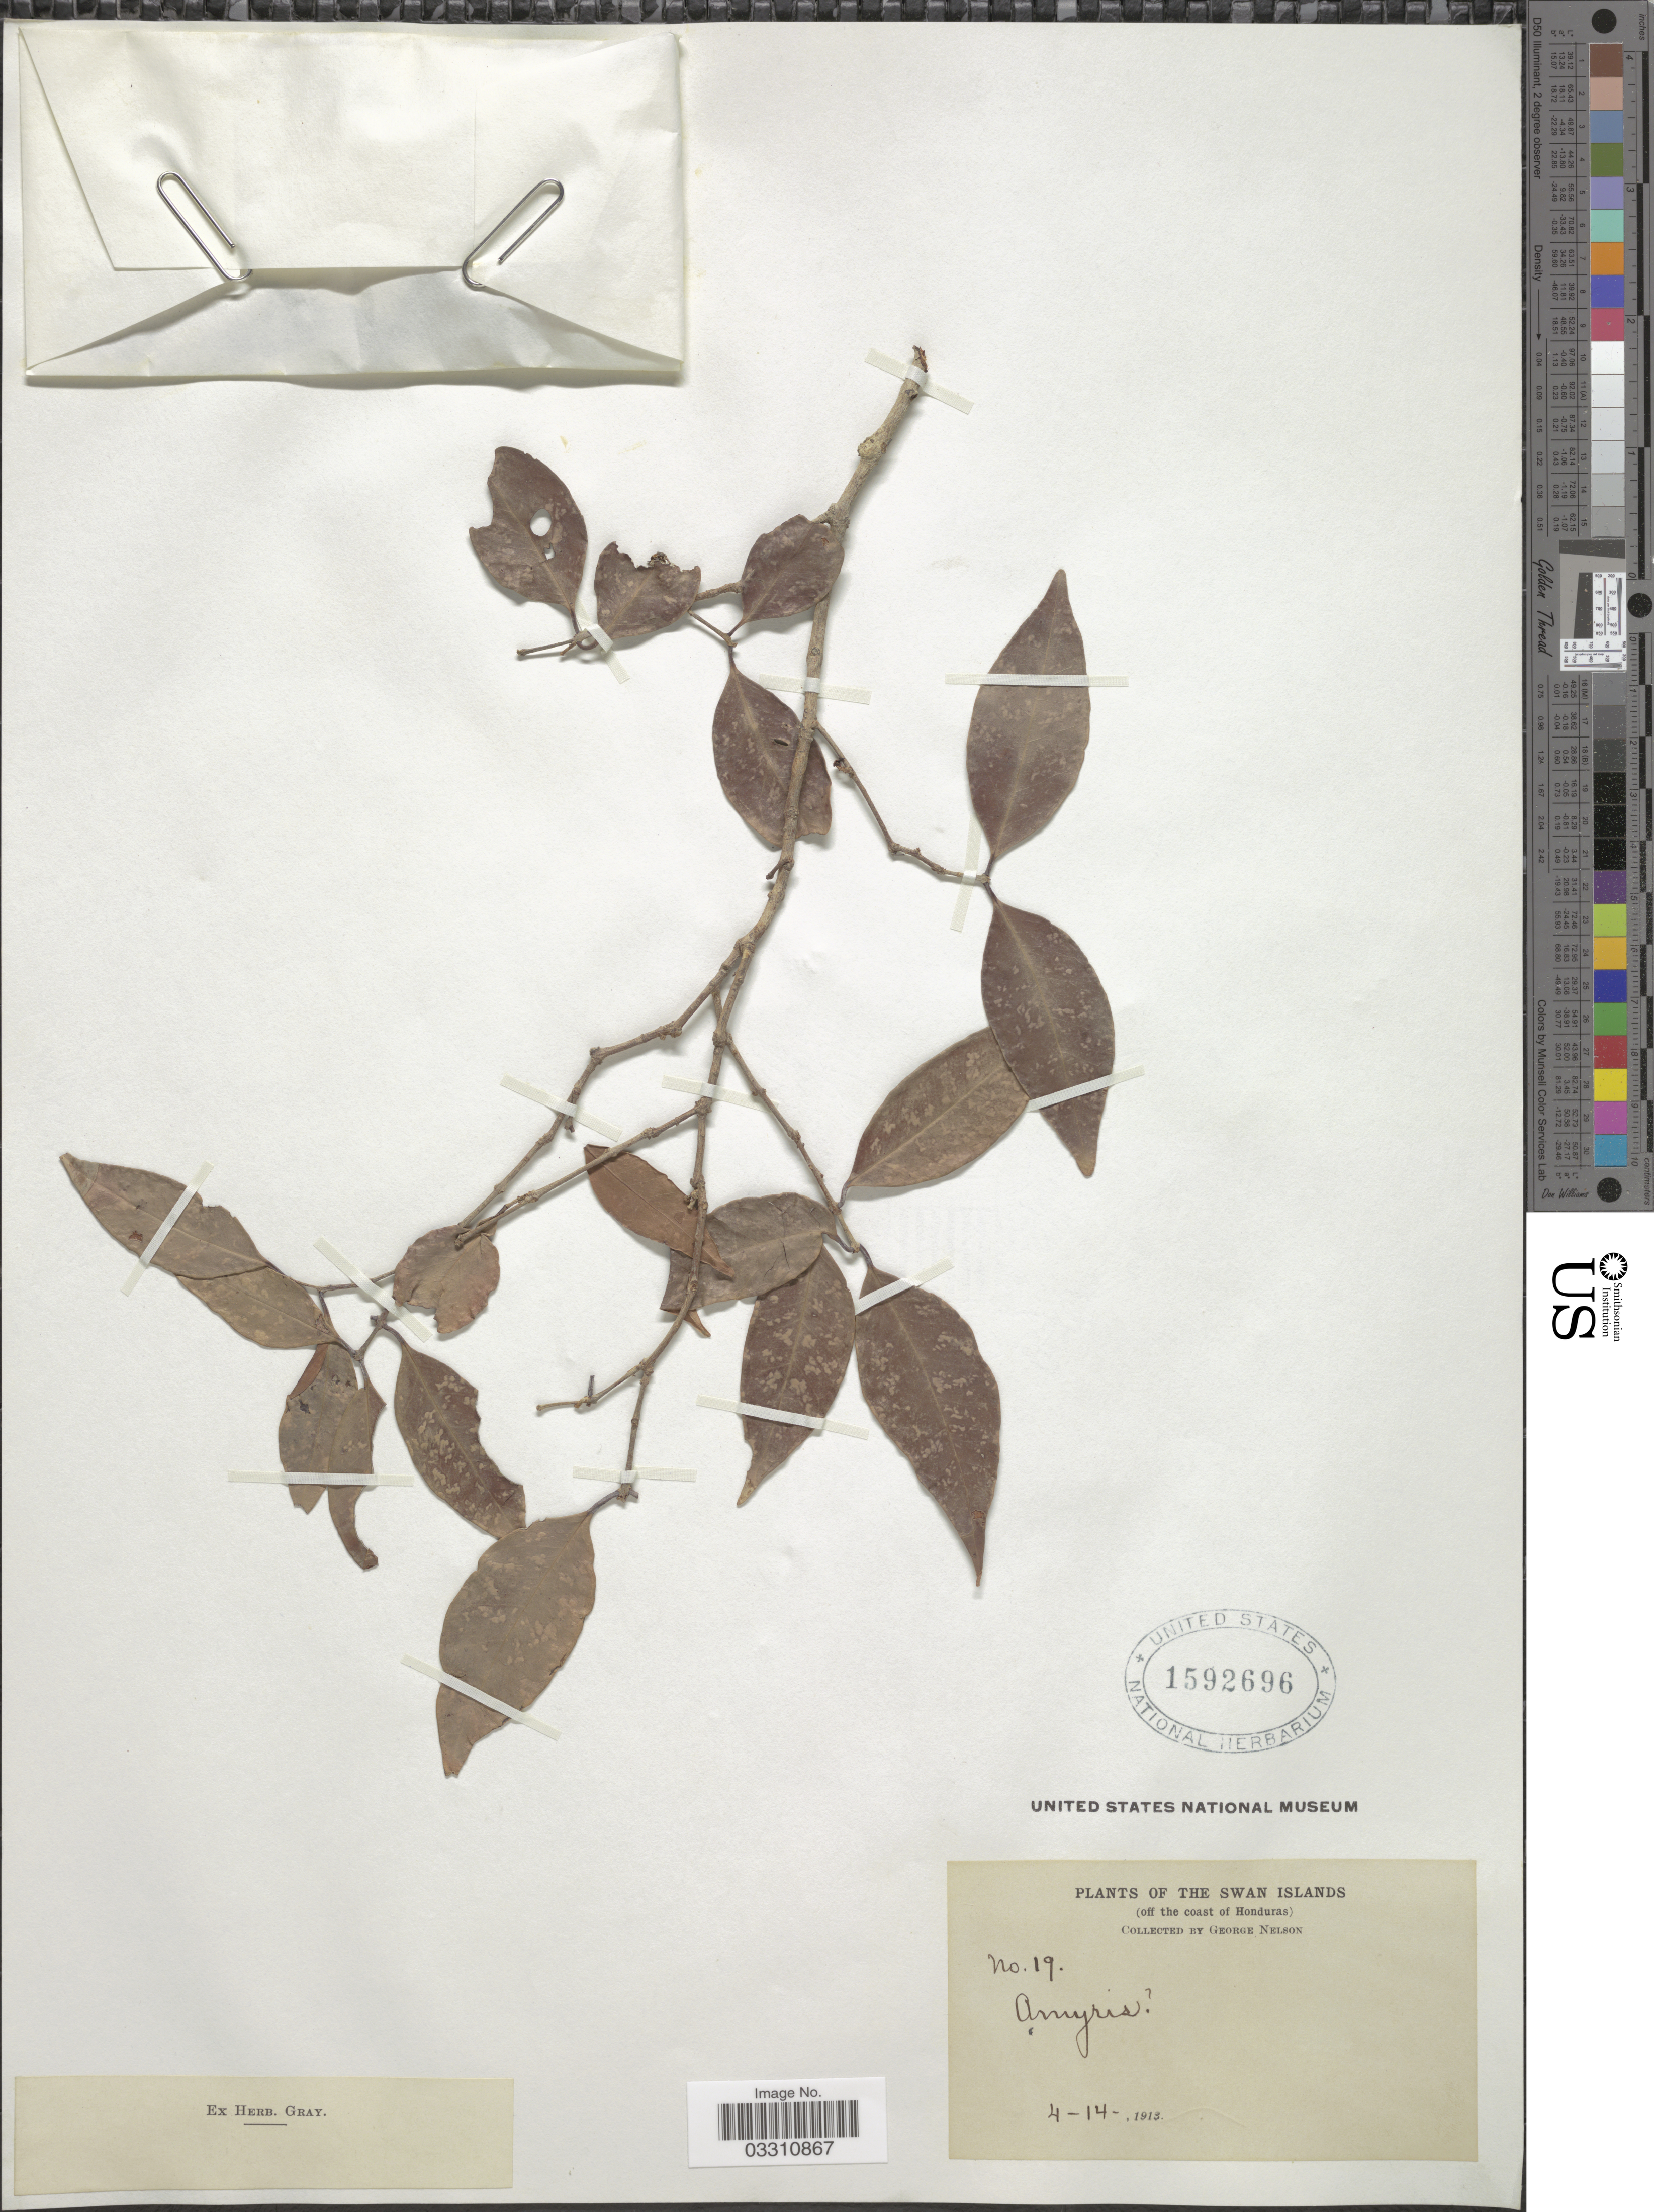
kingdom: Plantae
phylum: Tracheophyta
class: Magnoliopsida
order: Myrtales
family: Myrtaceae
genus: Eugenia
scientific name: Eugenia sp.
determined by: Londoño-Echeverri, Y.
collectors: G. Nelson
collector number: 19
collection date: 1913-04-14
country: Honduras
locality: The Swan Islands (off the coast of Honduras).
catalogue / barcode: US 1592696